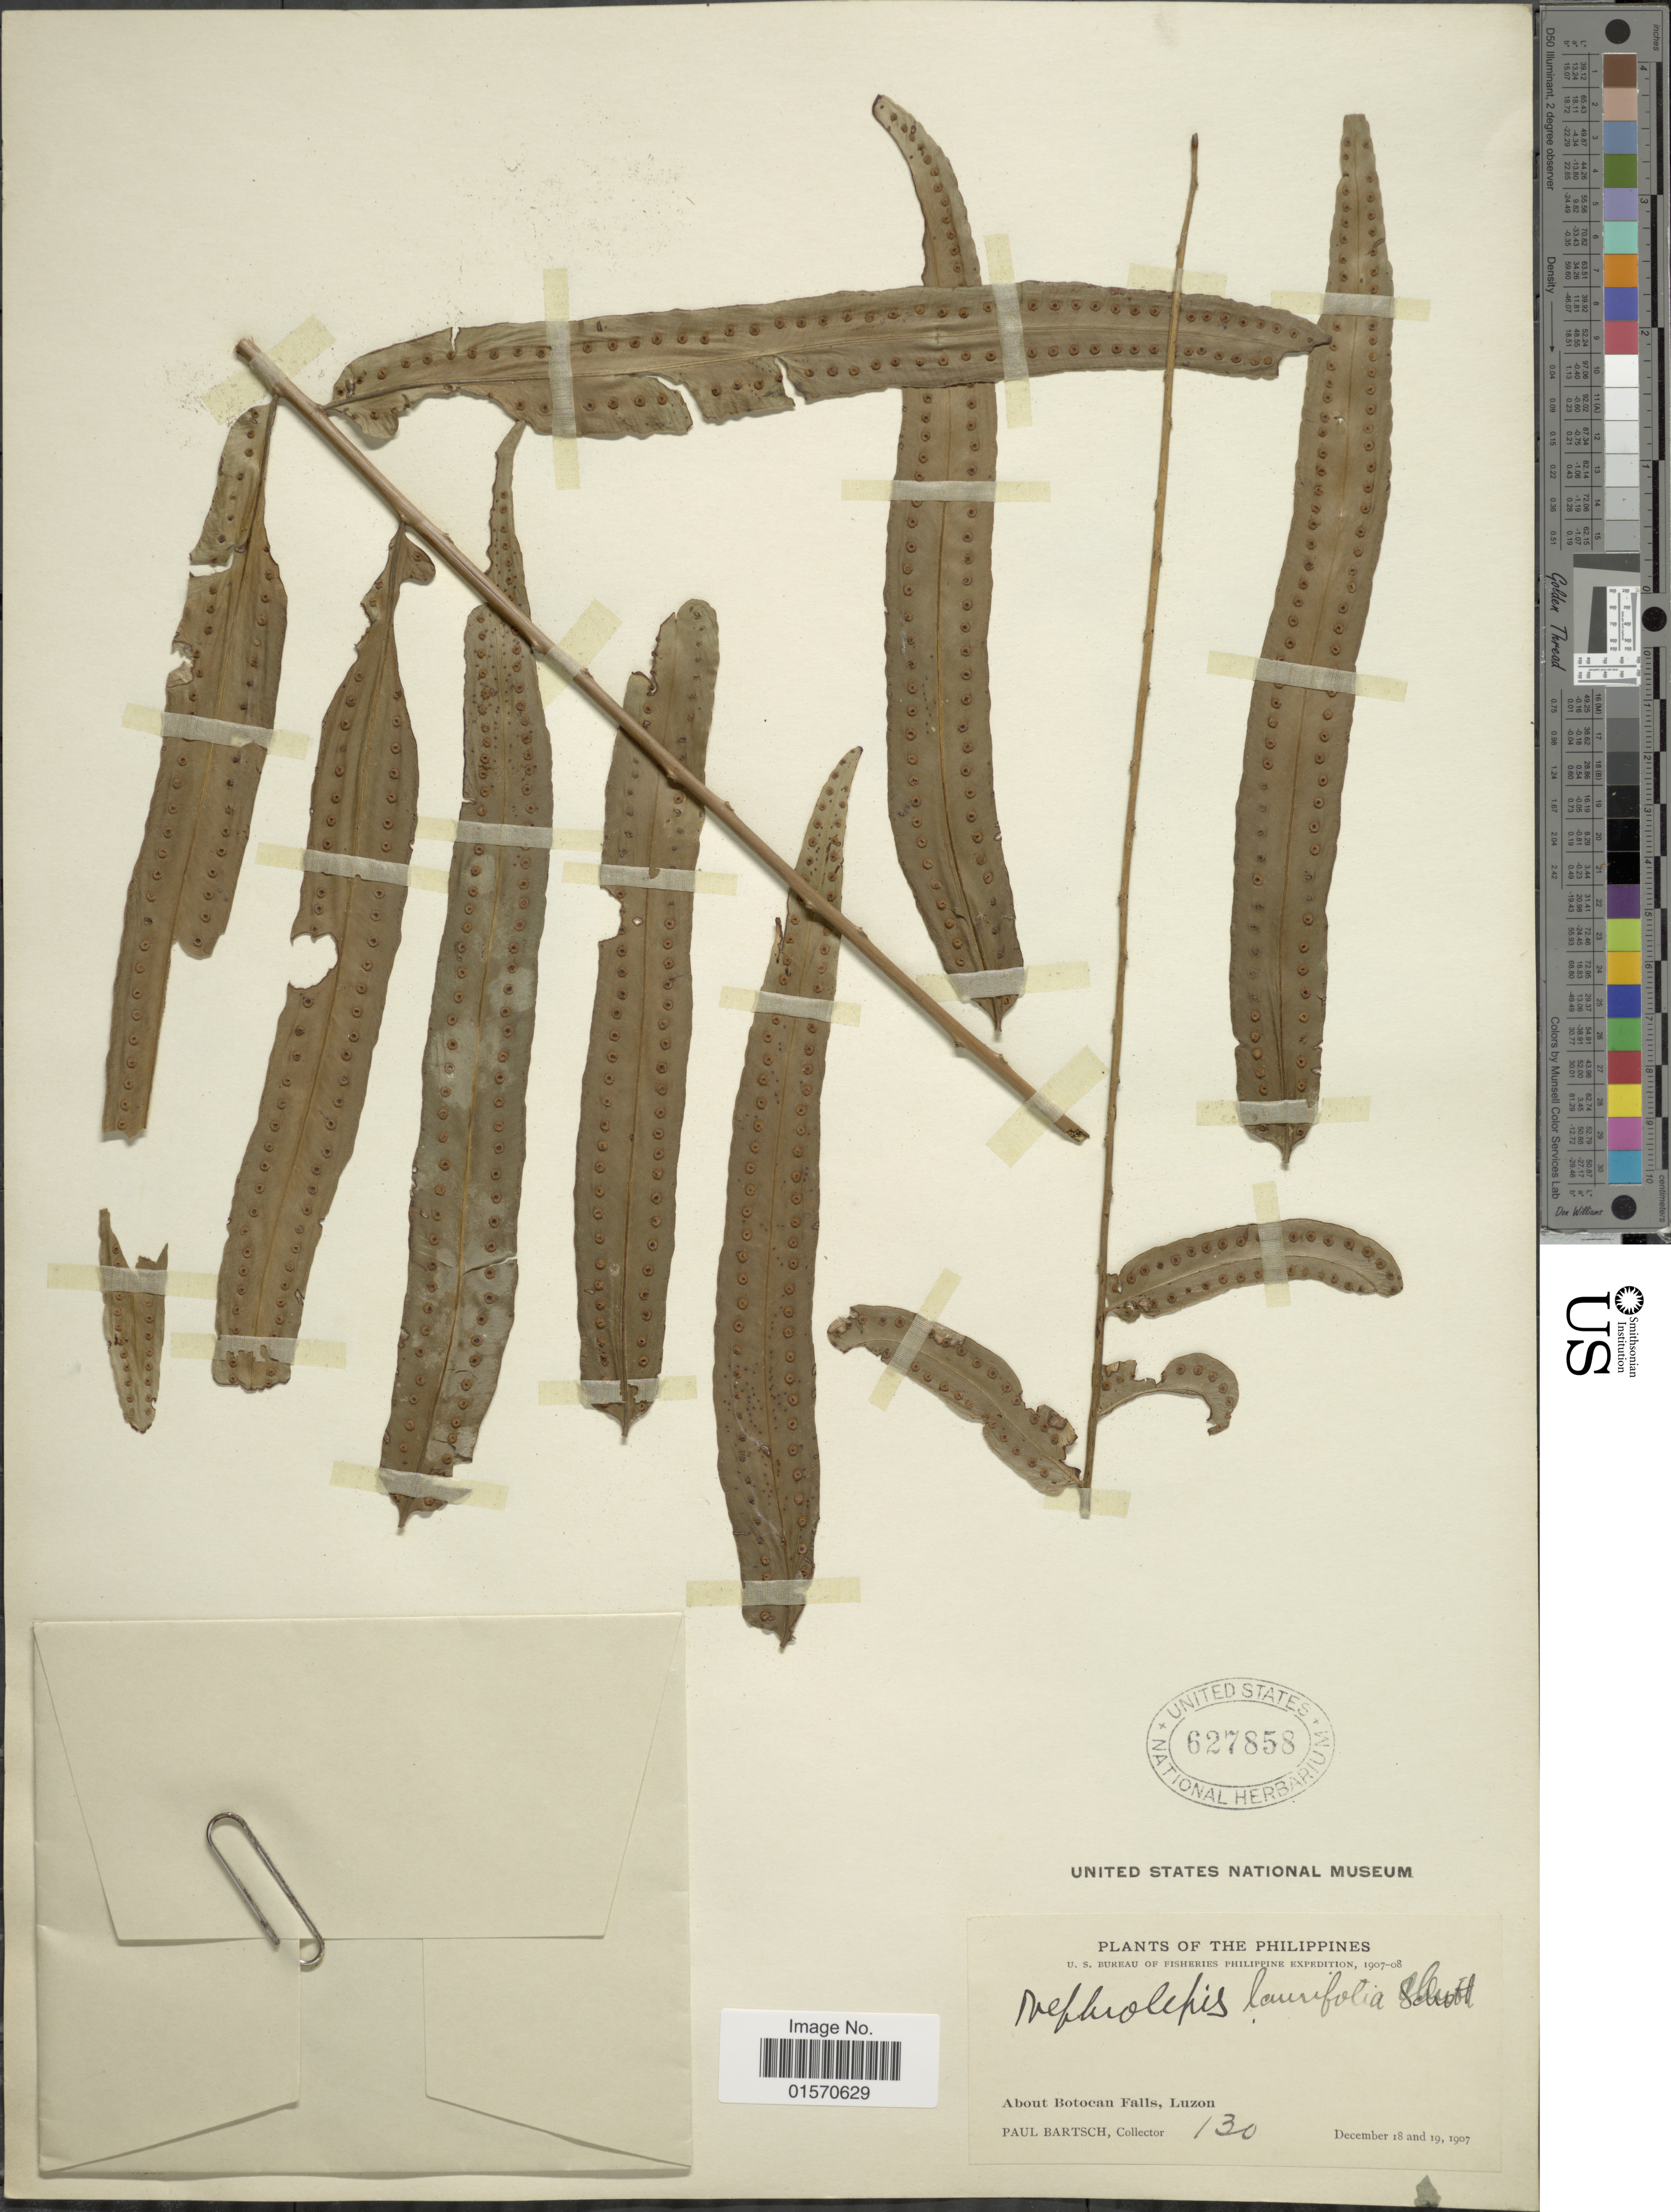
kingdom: Plantae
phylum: Tracheophyta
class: Polypodiopsida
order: Polypodiales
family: Nephrolepidaceae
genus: Nephrolepis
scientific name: Nephrolepis laurifolia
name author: Christ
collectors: P. Bartsch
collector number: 130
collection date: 1907-12-18/1907-12-19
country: Philippines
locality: About Botocan Falls, Luzon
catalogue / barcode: US 627858